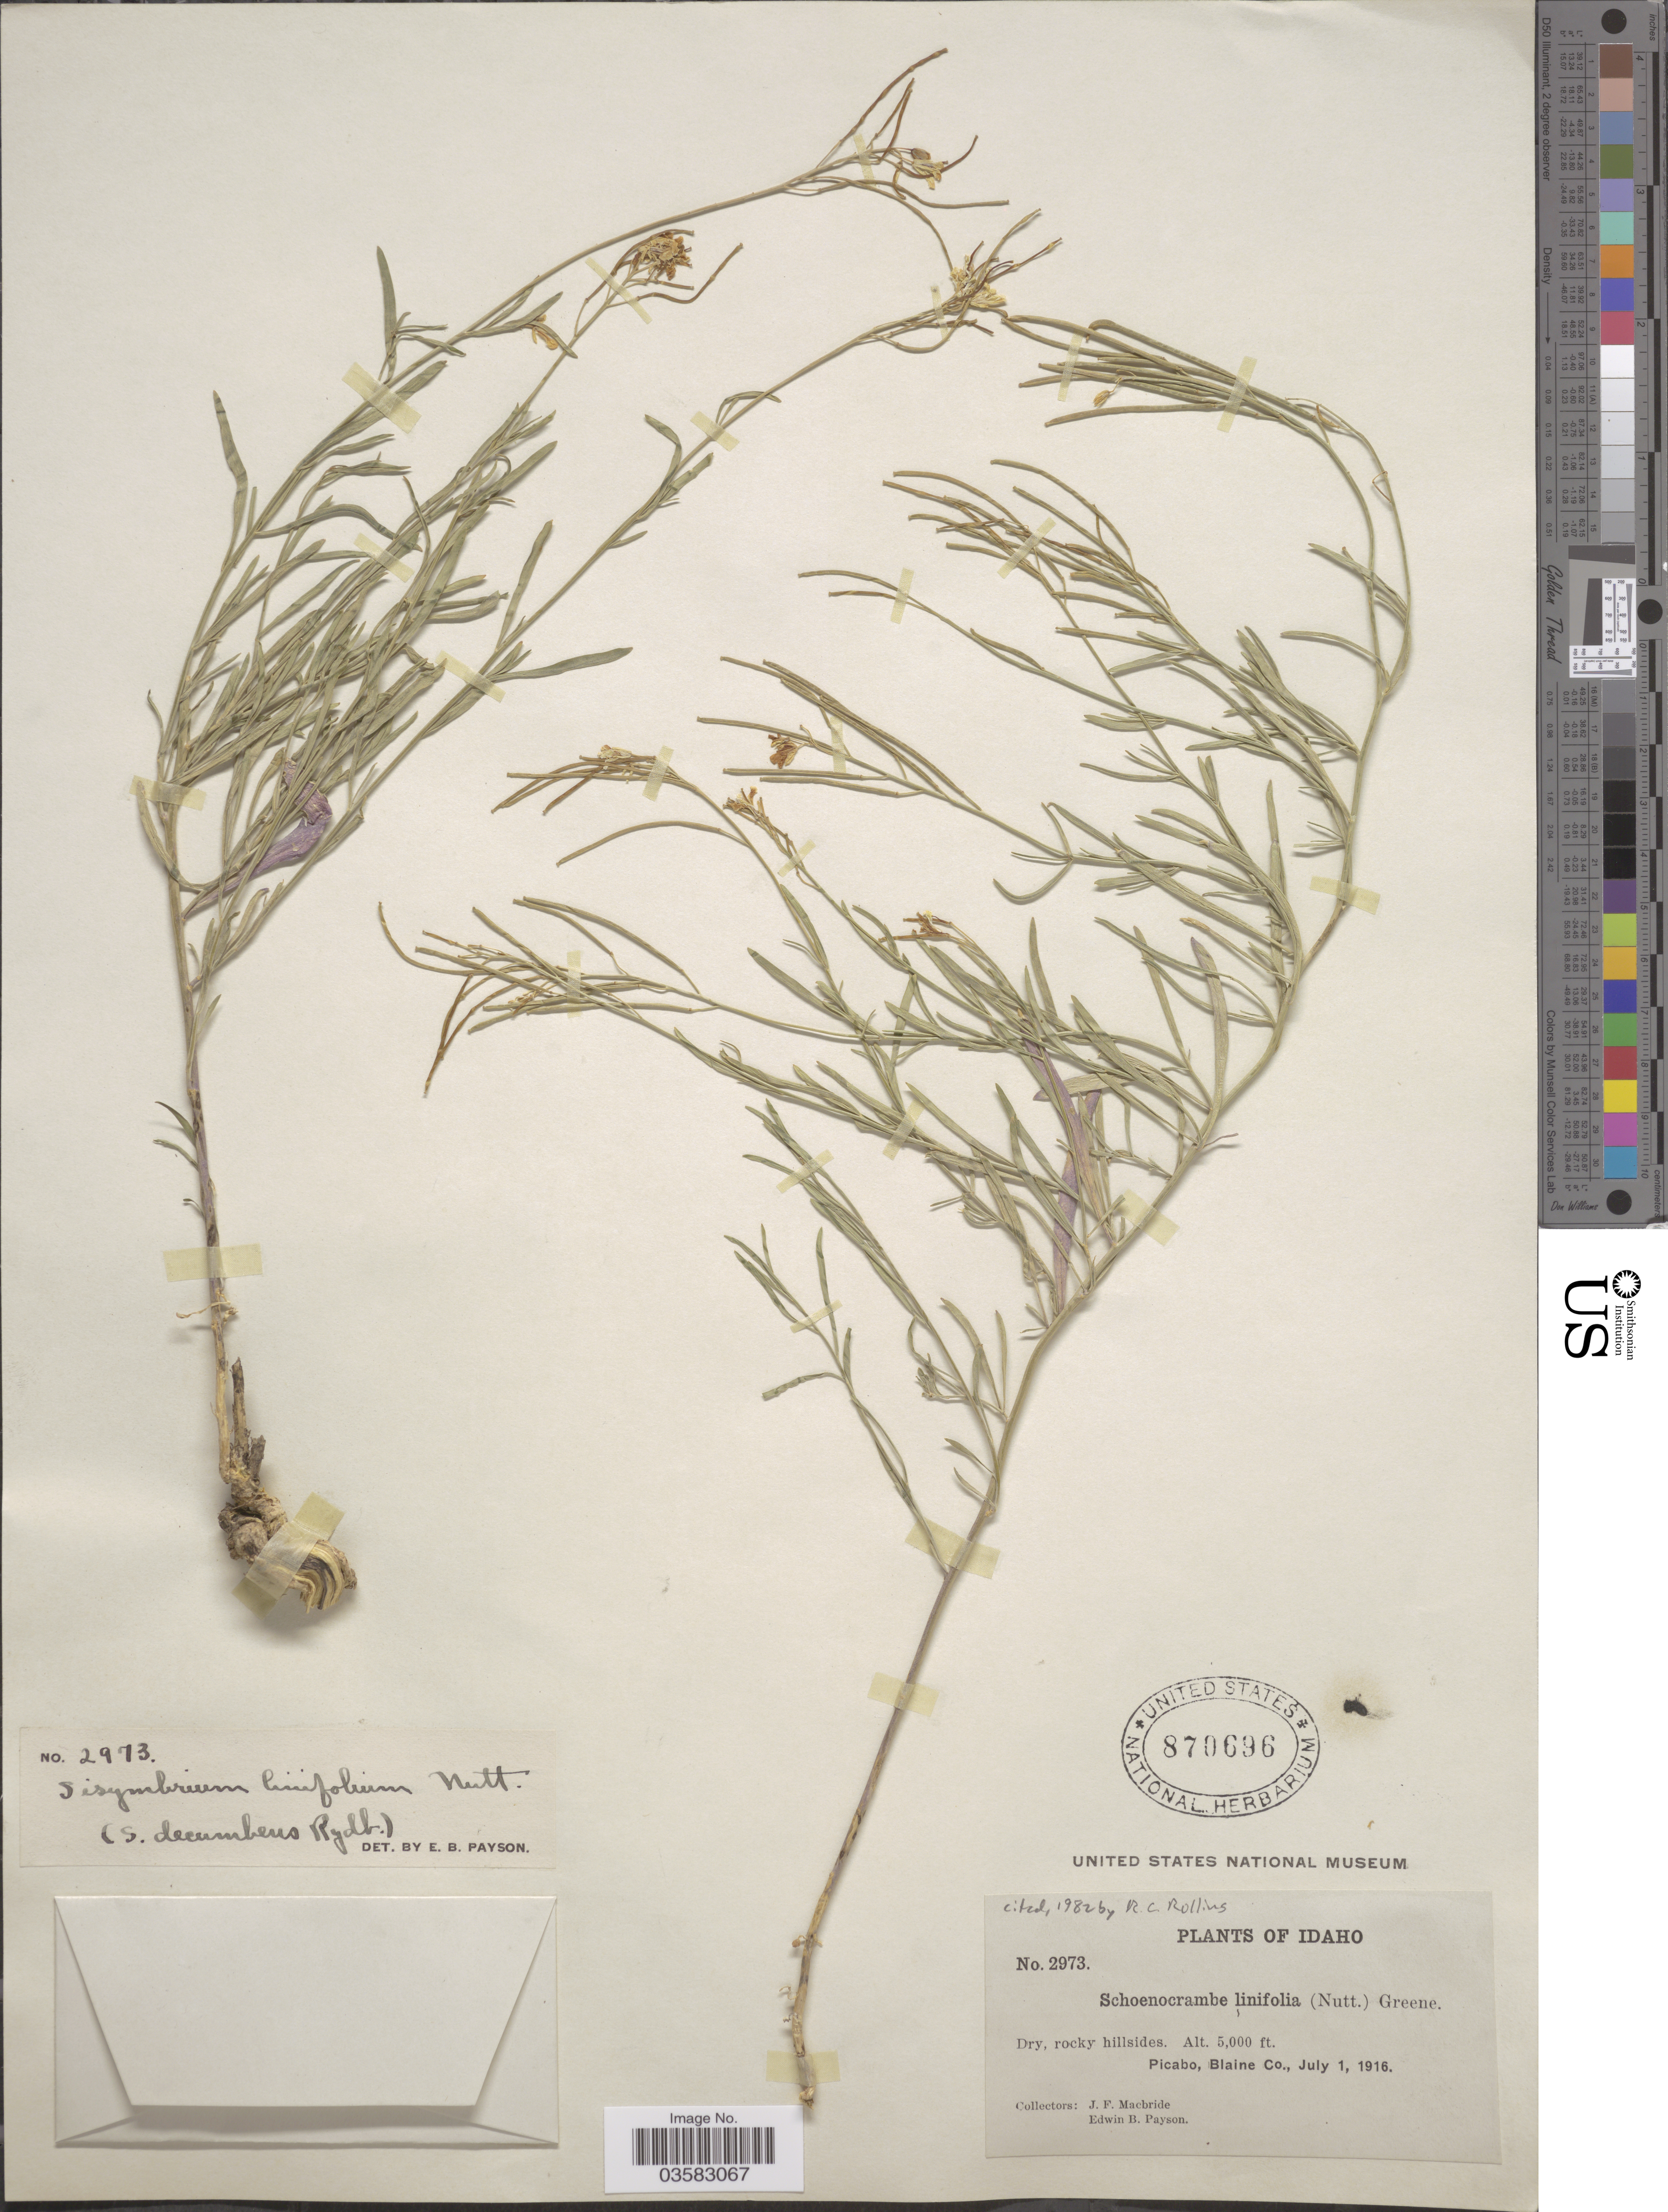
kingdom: Plantae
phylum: Tracheophyta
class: Magnoliopsida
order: Brassicales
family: Brassicaceae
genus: Sisymbrium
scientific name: Sisymbrium linifolium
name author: (Nutt.) Nutt. ex Torr. & A. Gray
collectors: J. F. Macbride & E. B. Payson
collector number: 2973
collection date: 1916-07-01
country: United States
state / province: Idaho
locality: Picabo, Blaine Co.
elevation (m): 1524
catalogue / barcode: US 870696